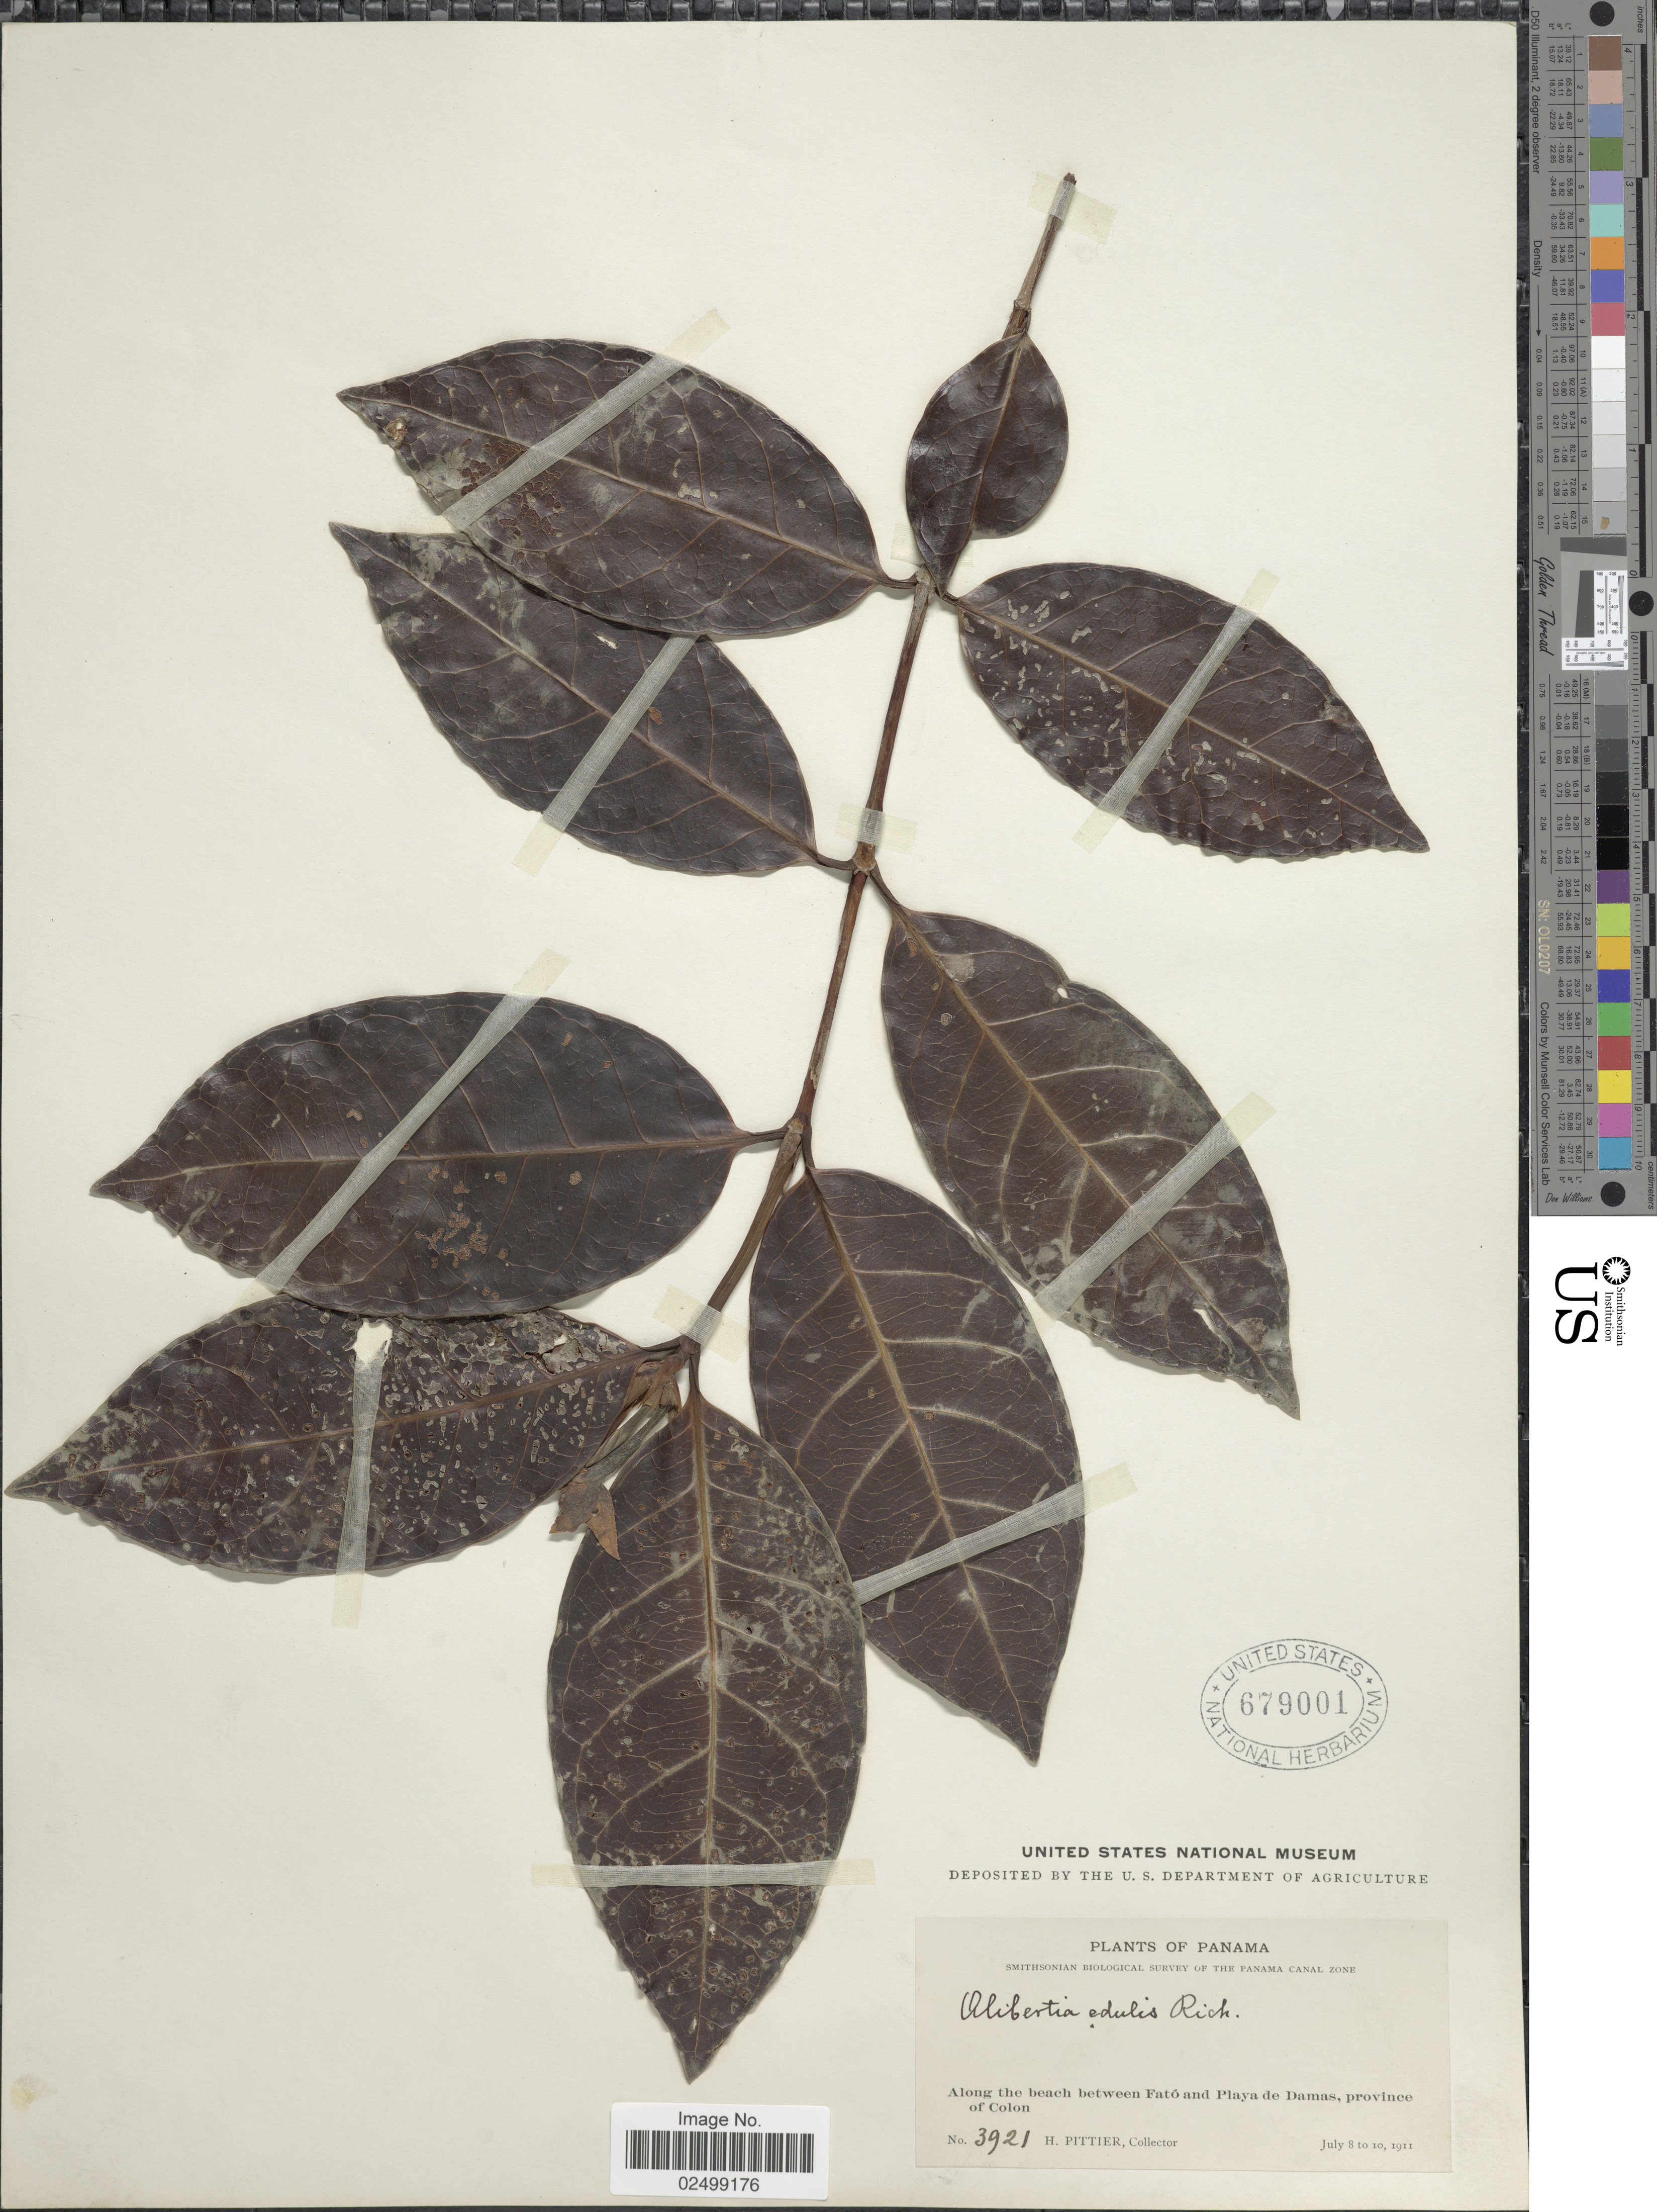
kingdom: Plantae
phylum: Tracheophyta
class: Magnoliopsida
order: Gentianales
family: Rubiaceae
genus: Alibertia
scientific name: Alibertia edulis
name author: (Rich.) A. Rich. ex DC.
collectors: H. F. Pittier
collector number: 3921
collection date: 1911-07-08/1911-07-10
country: Panama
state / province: Colón / Panamá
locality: Along the beah between Fató and Playa de Damas, province of Colon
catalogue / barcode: US 679001